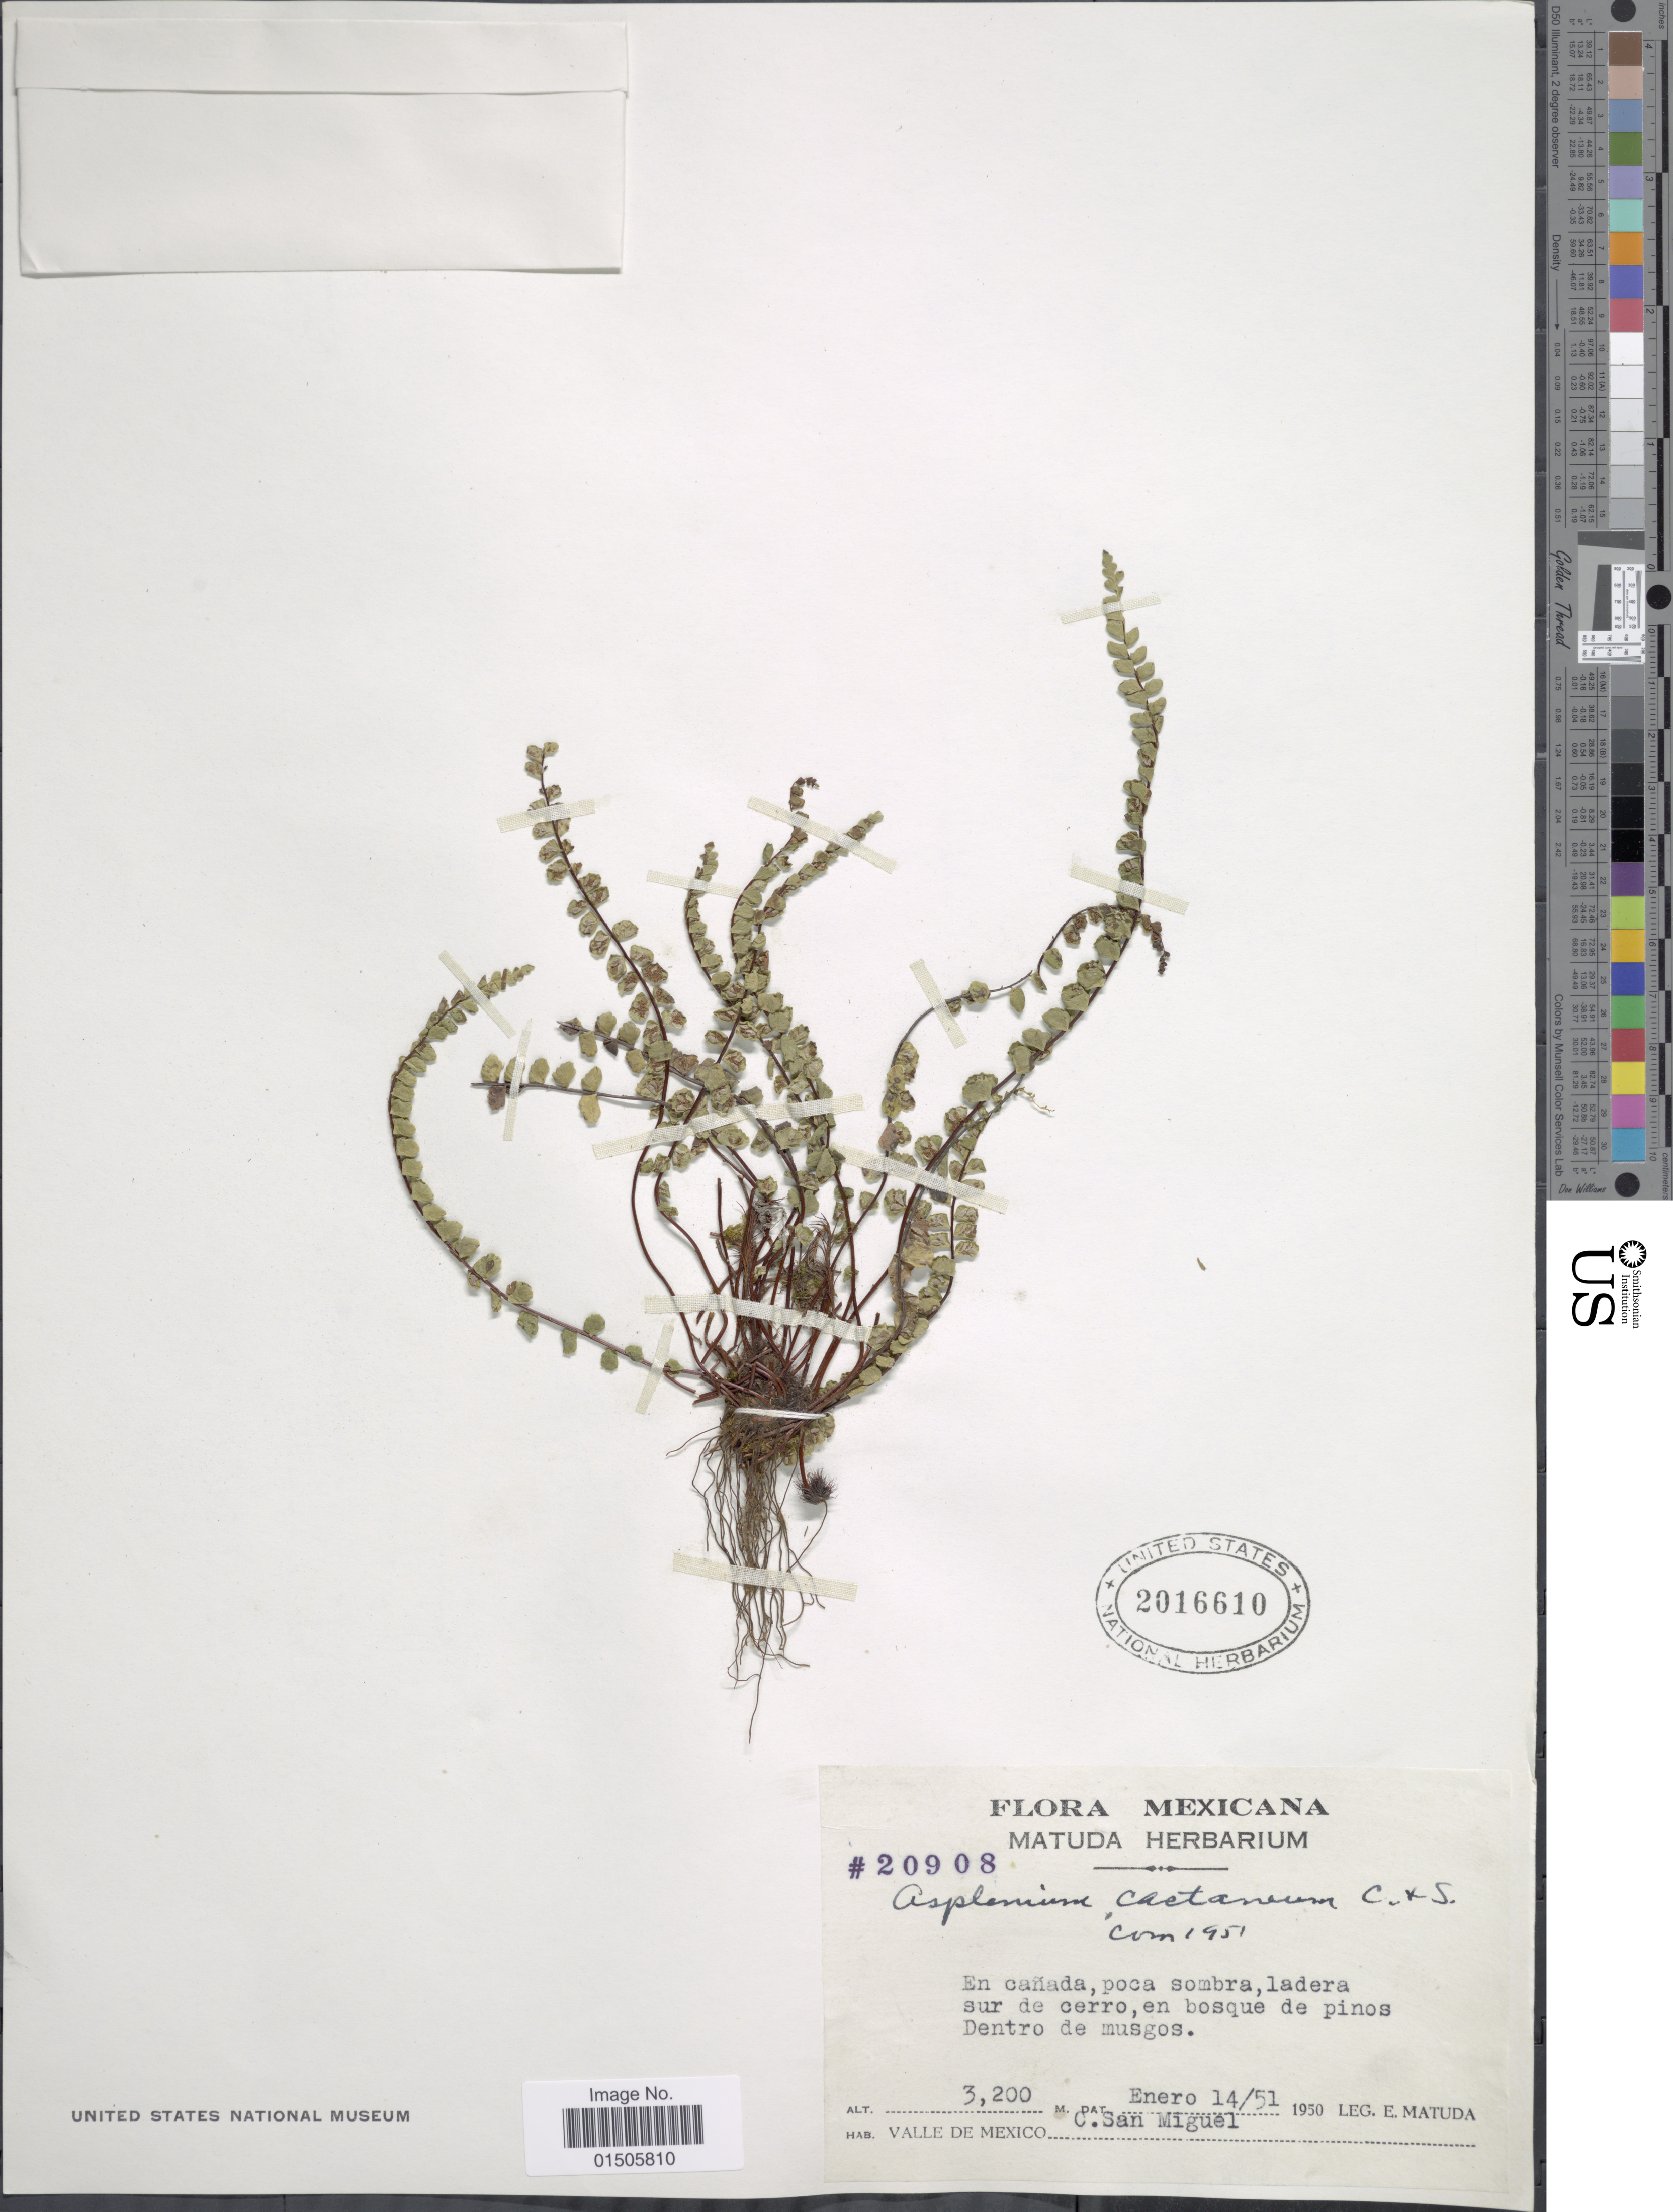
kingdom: Plantae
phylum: Tracheophyta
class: Polypodiopsida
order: Polypodiales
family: Aspleniaceae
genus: Asplenium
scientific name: Asplenium castaneum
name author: Schltdl. & Cham.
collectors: E. Matuda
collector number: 20908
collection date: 1951-01-14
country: Mexico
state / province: México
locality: Valle de Mexico C. San Miguel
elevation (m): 3200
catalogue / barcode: US 2016610